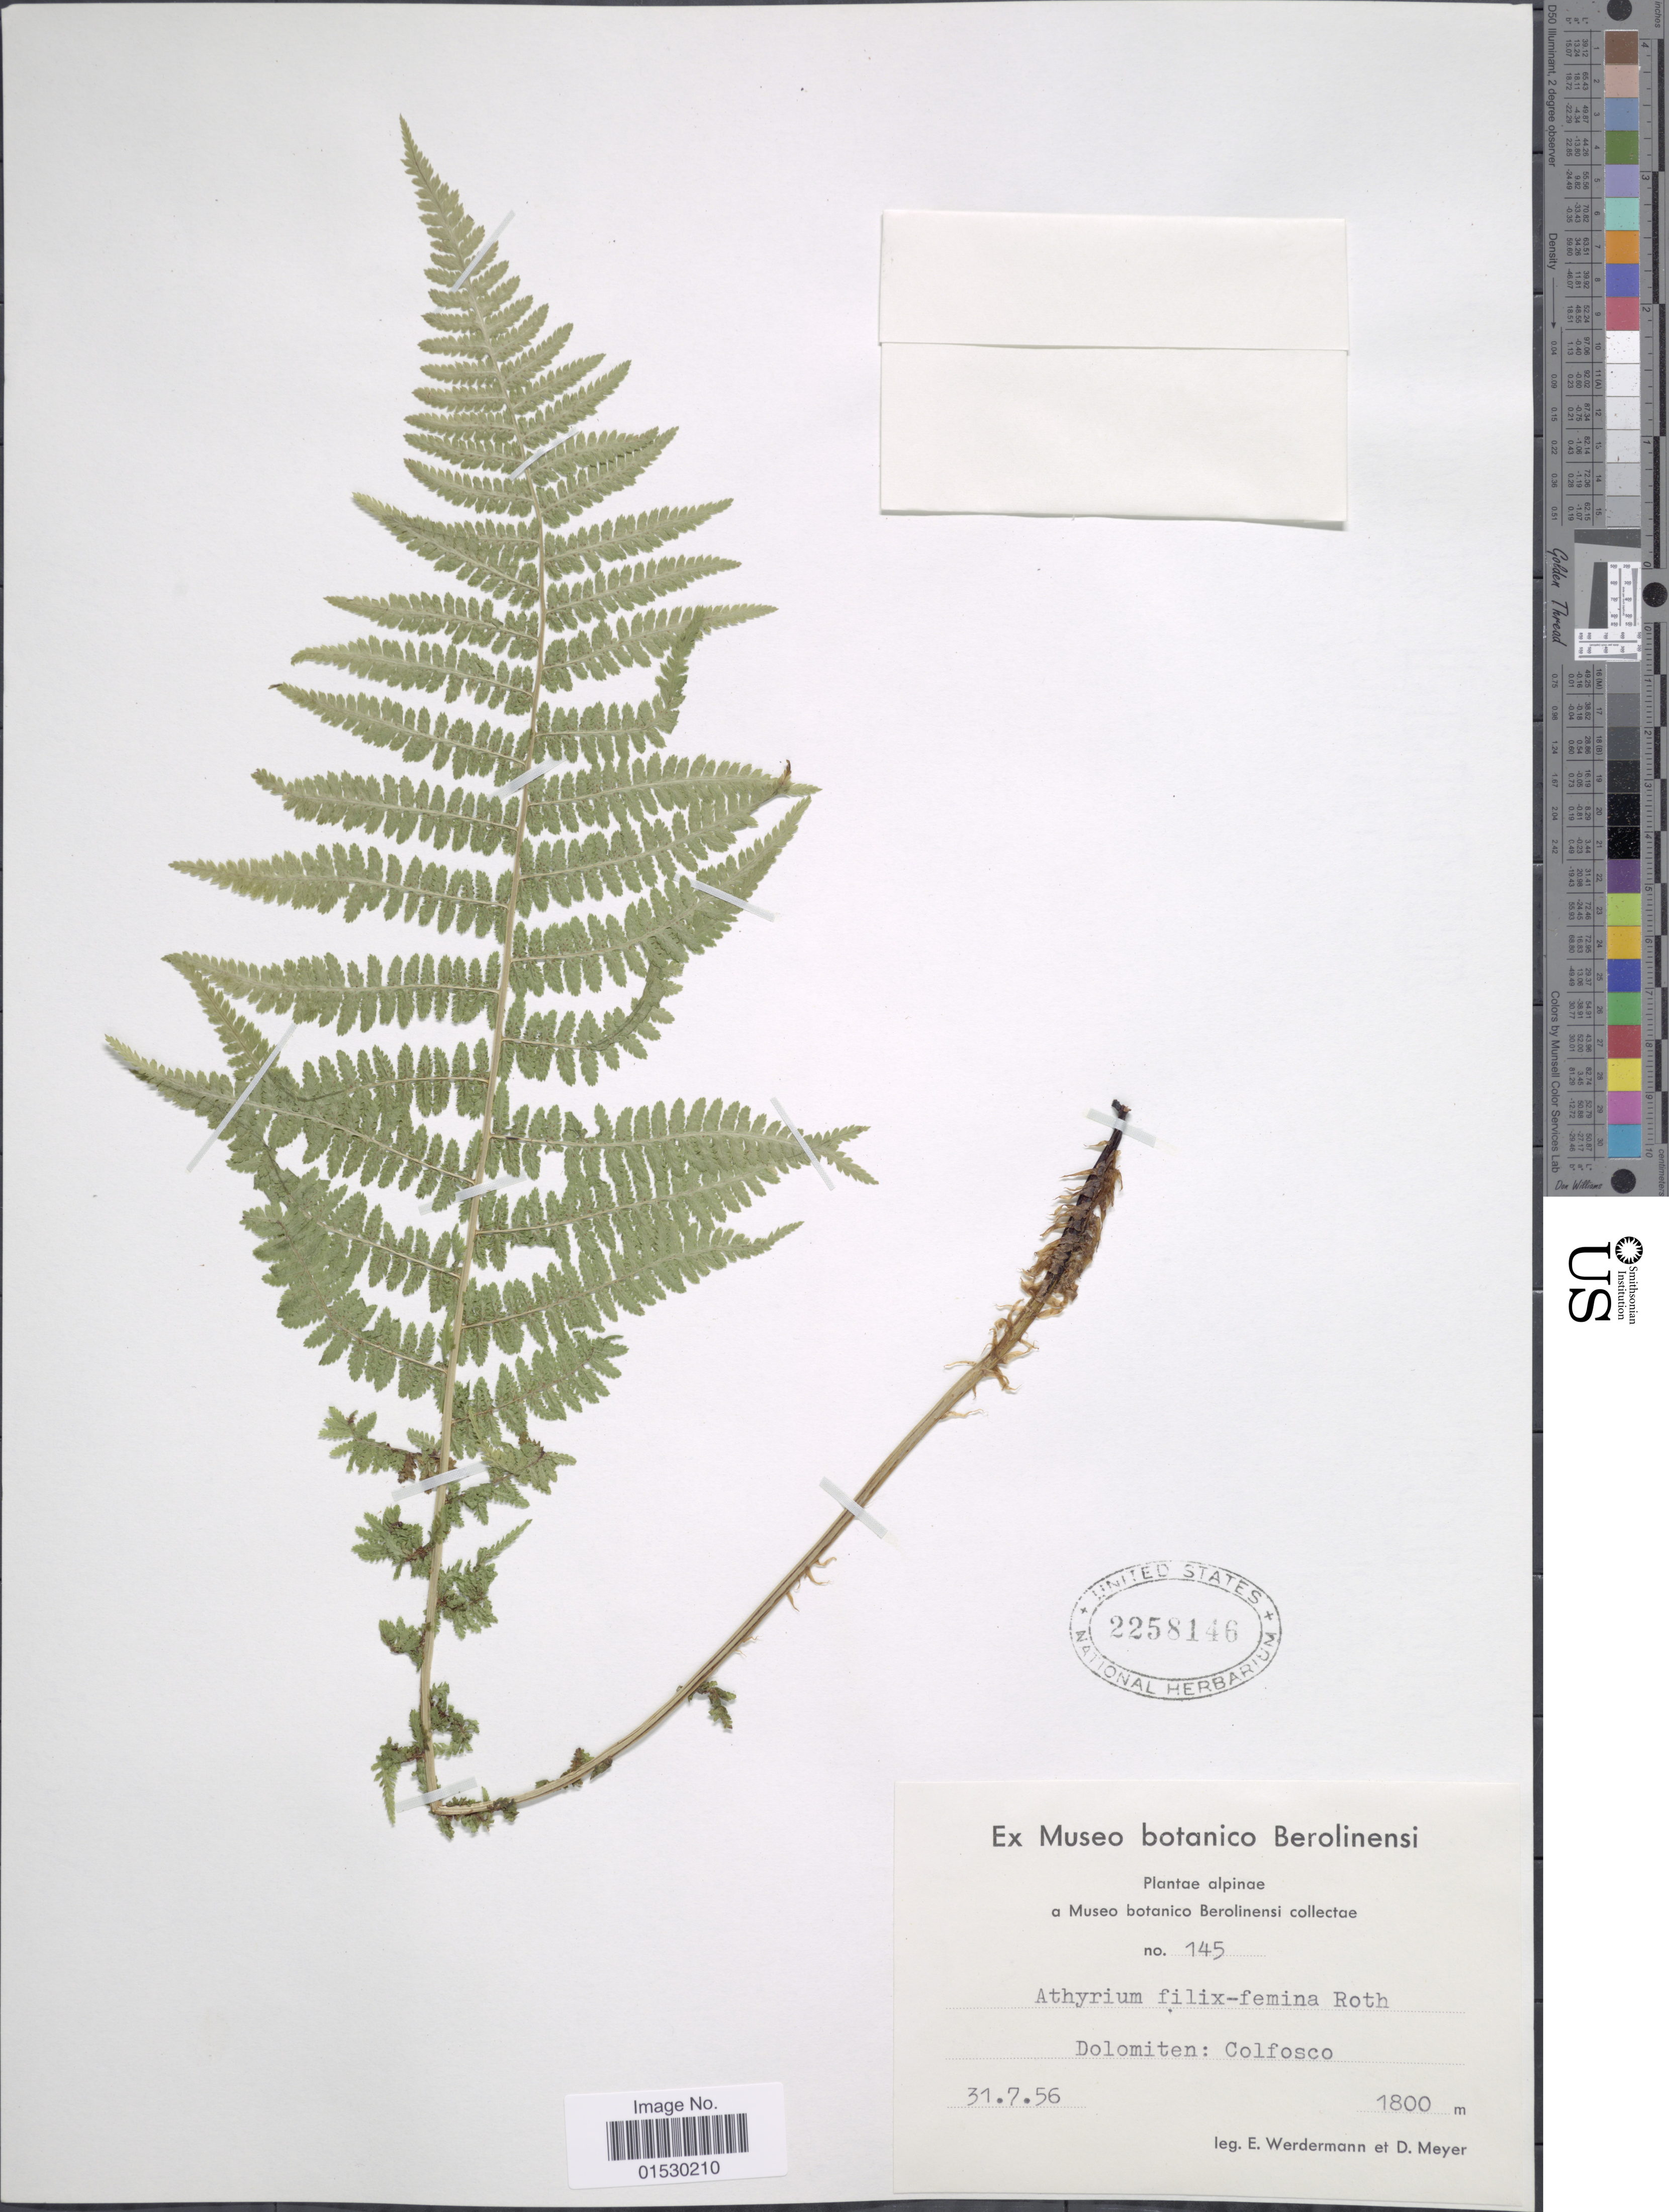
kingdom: Plantae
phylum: Tracheophyta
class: Polypodiopsida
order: Polypodiales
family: Athyriaceae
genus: Athyrium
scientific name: Athyrium filix-femina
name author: (L.) Roth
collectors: E. Werdermann & D. Meyer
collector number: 145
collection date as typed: Transcribed d/m/y: 31/7/56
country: Italy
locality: Alpinae, Dolomiten: Colfosco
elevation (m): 1800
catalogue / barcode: US 2258146